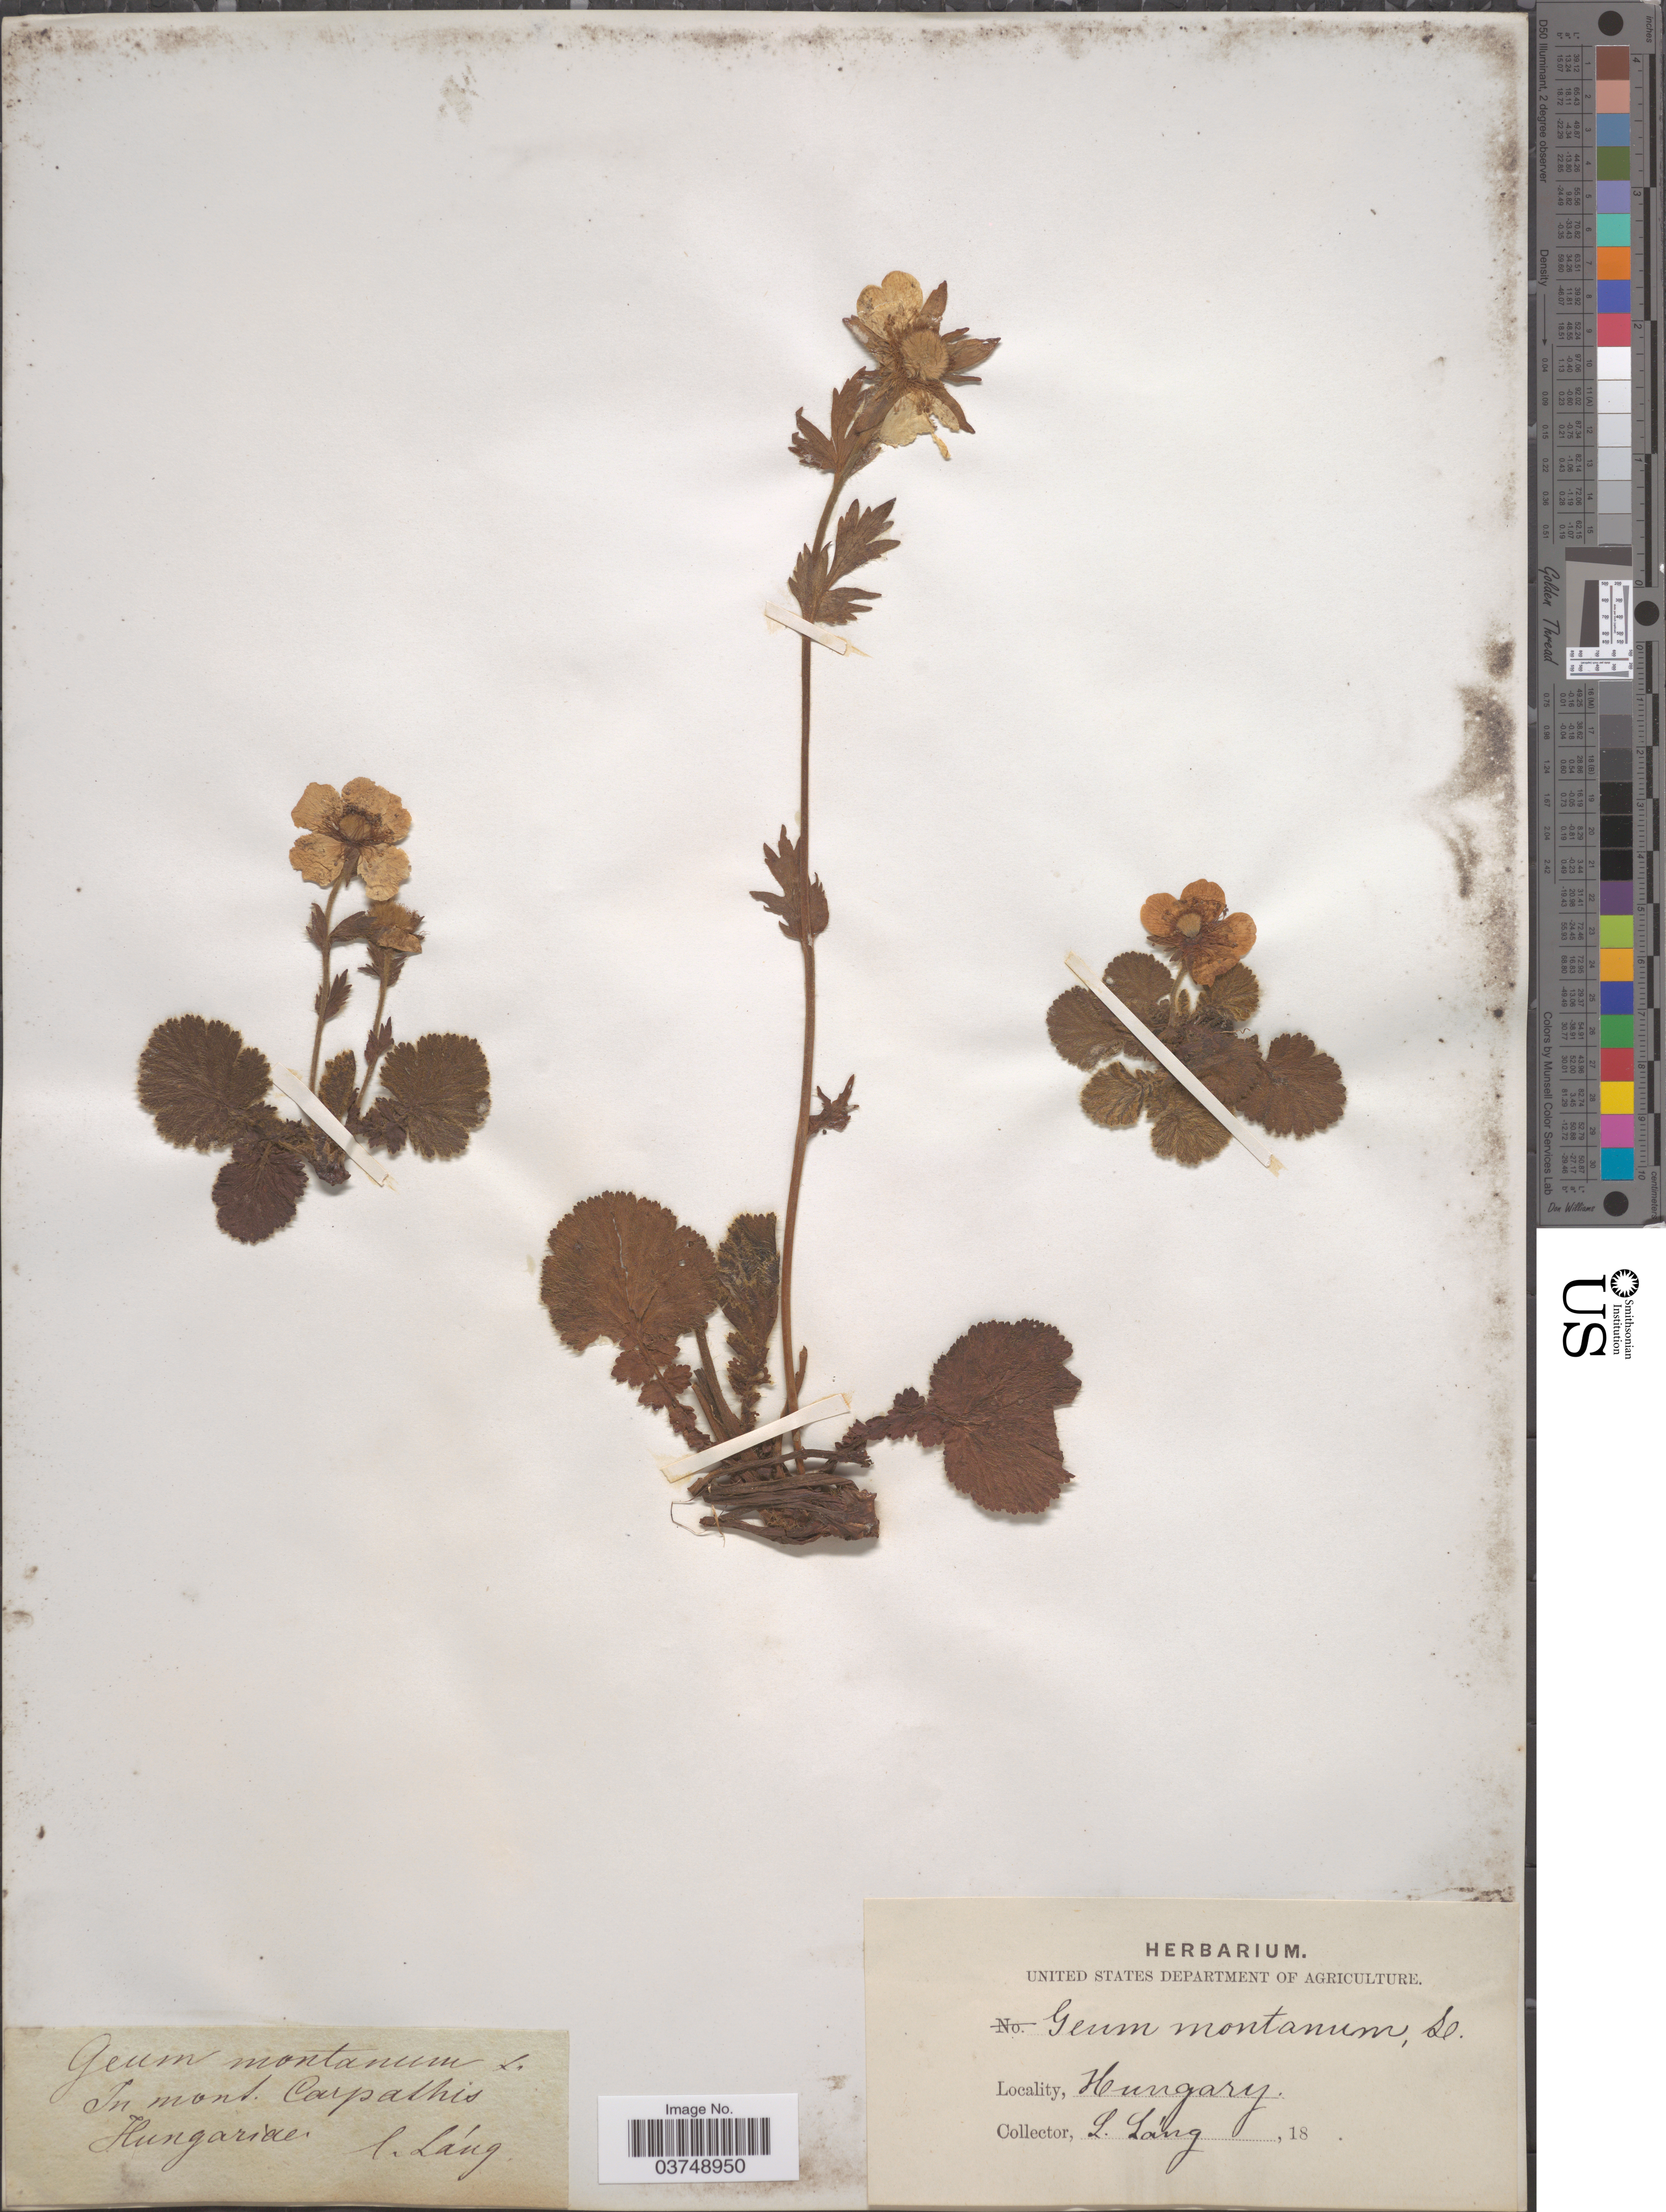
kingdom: Plantae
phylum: Tracheophyta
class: Magnoliopsida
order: Rosales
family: Rosaceae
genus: Geum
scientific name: Geum montanum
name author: L.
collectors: -- Lang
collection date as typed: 18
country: Hungary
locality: In mont. Carpathis.